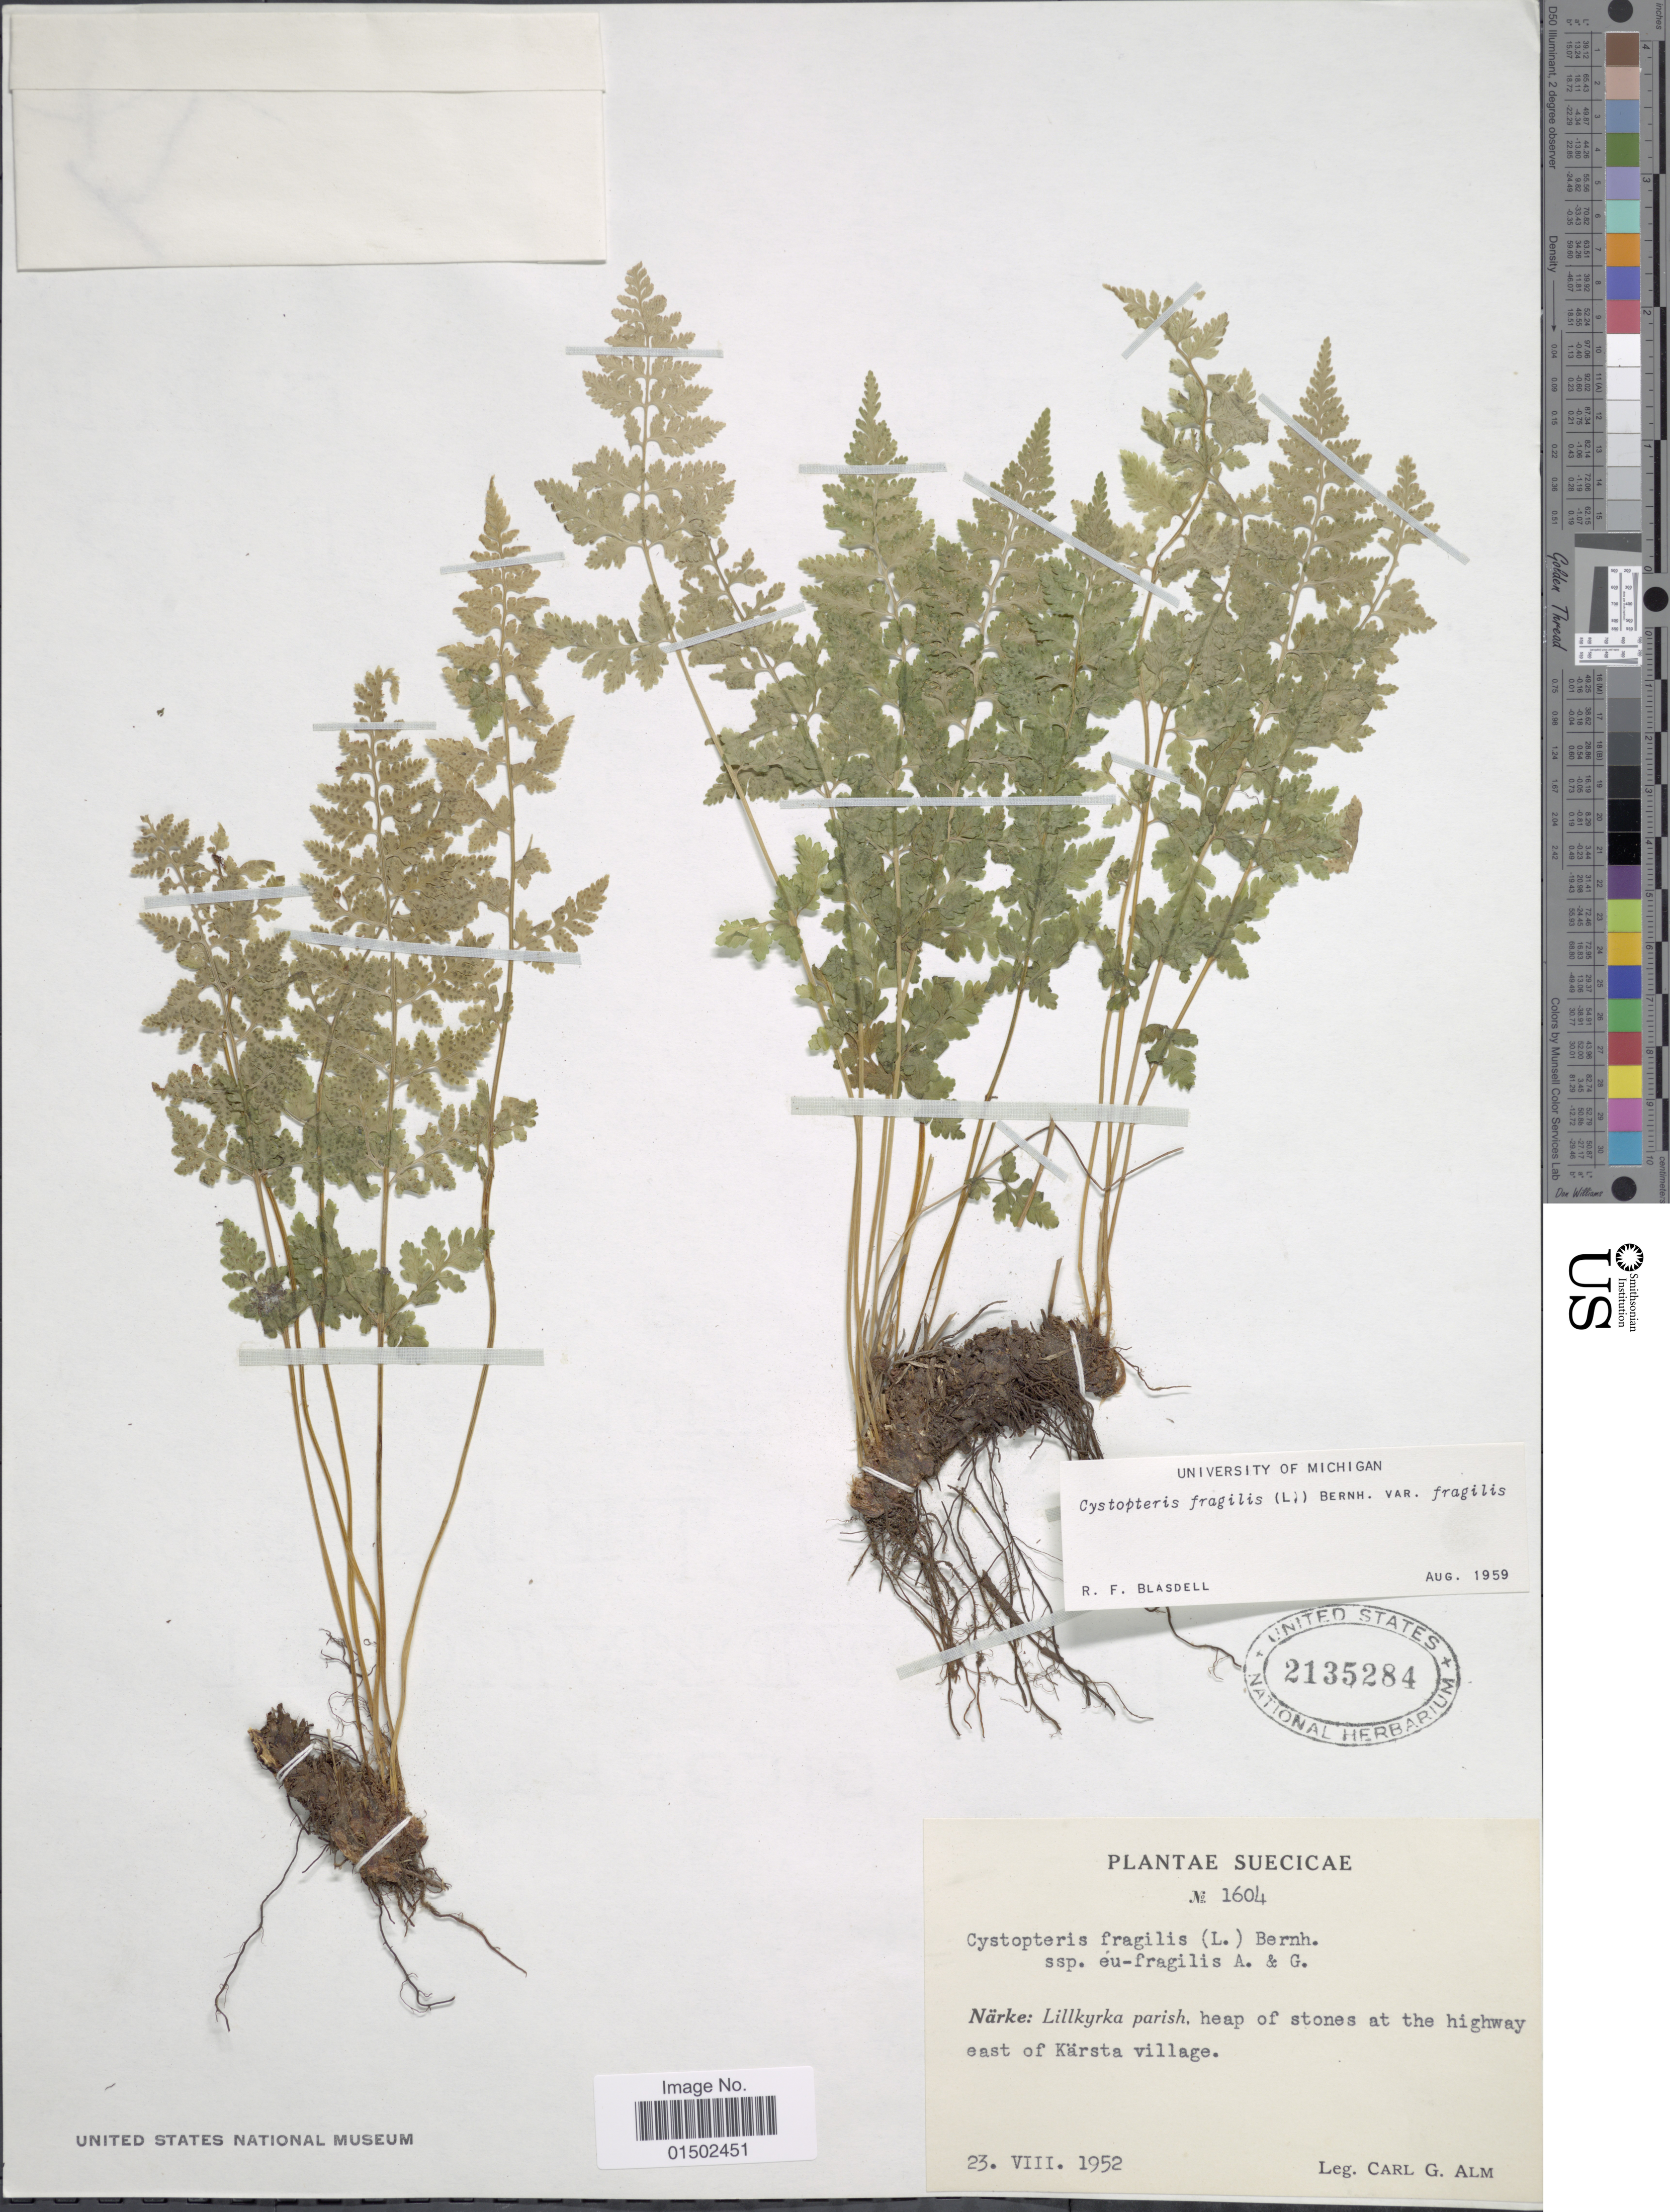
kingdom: Plantae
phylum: Tracheophyta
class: Polypodiopsida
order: Polypodiales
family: Cystopteridaceae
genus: Cystopteris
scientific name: Cystopteris fragilis var. fragilis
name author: (L.) Bernh.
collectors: C. G. Alm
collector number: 1604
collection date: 1952-08-23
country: Sweden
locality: Suecicae, Narke:Lillykyrka parish, heap of stones at the highway east of Karsta village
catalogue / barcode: US 2135284